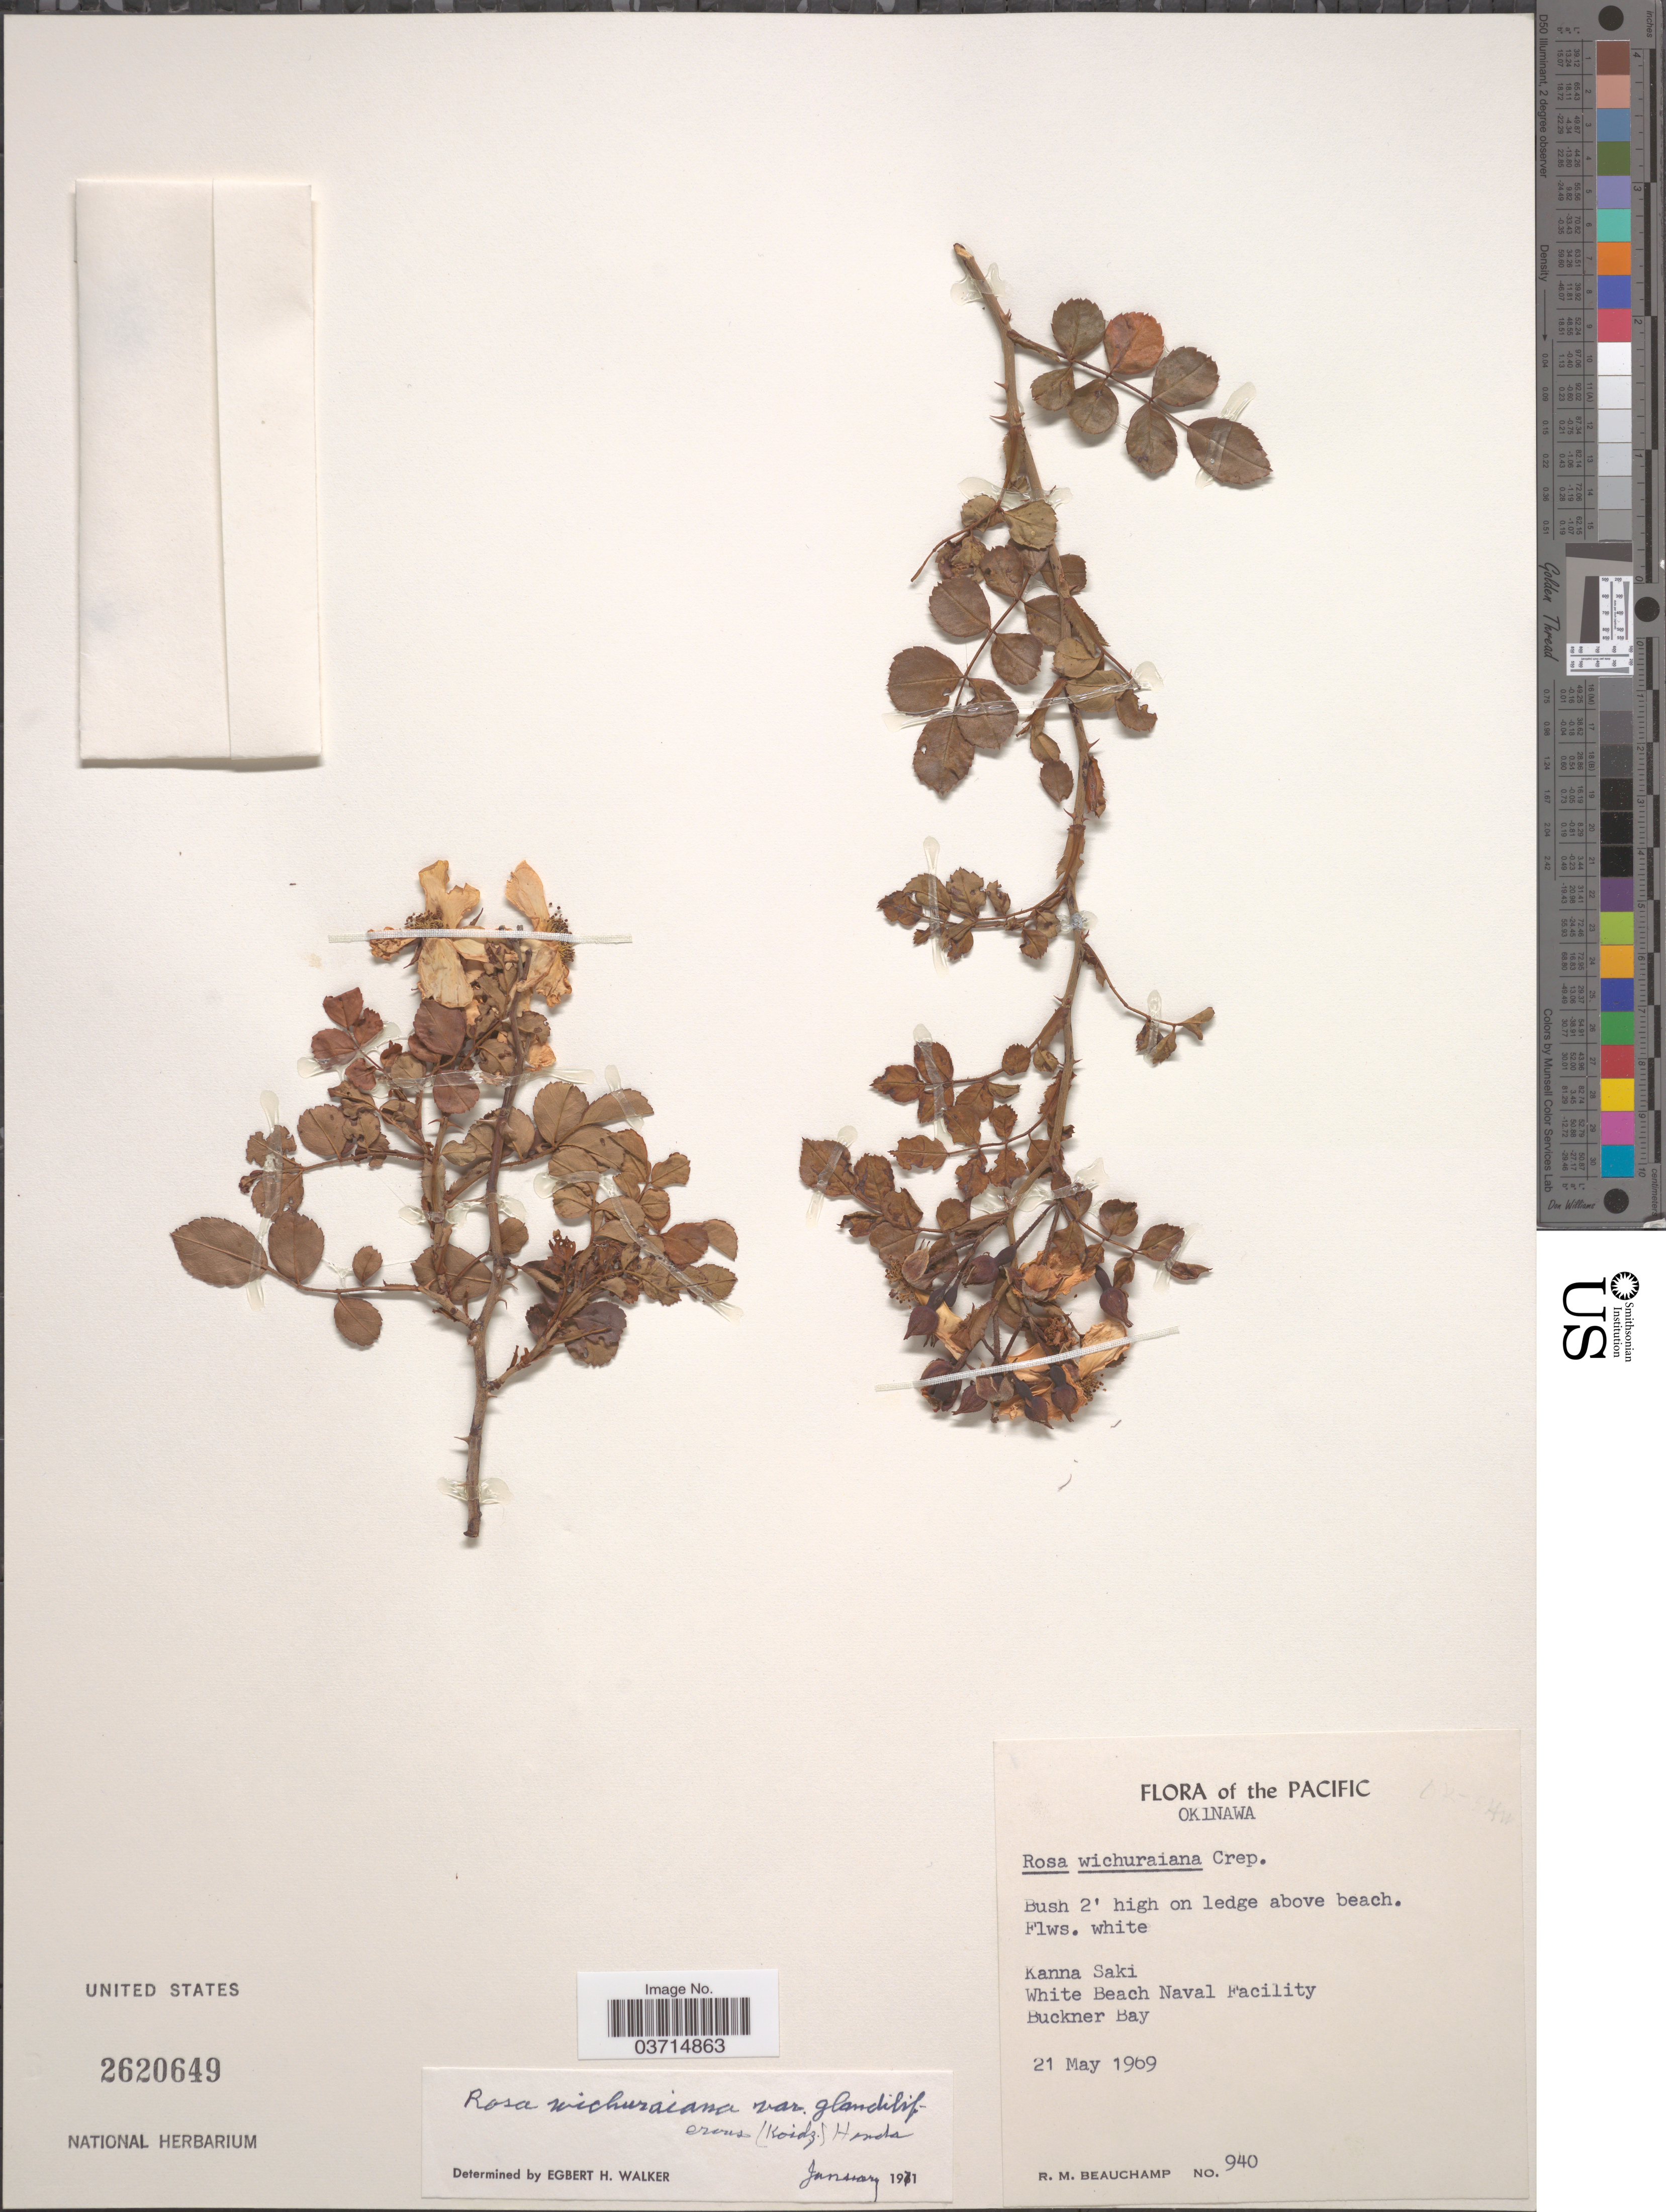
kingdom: Plantae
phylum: Tracheophyta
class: Magnoliopsida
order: Rosales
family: Rosaceae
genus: Rosa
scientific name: Rosa wichuraiana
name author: Crepin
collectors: R. Beauchamp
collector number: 940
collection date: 1969-05-21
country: Japan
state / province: Okinawa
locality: Pacific. Kanna Saki. White Beach Naval Facility. Buckner Bay.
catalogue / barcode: US 2620649